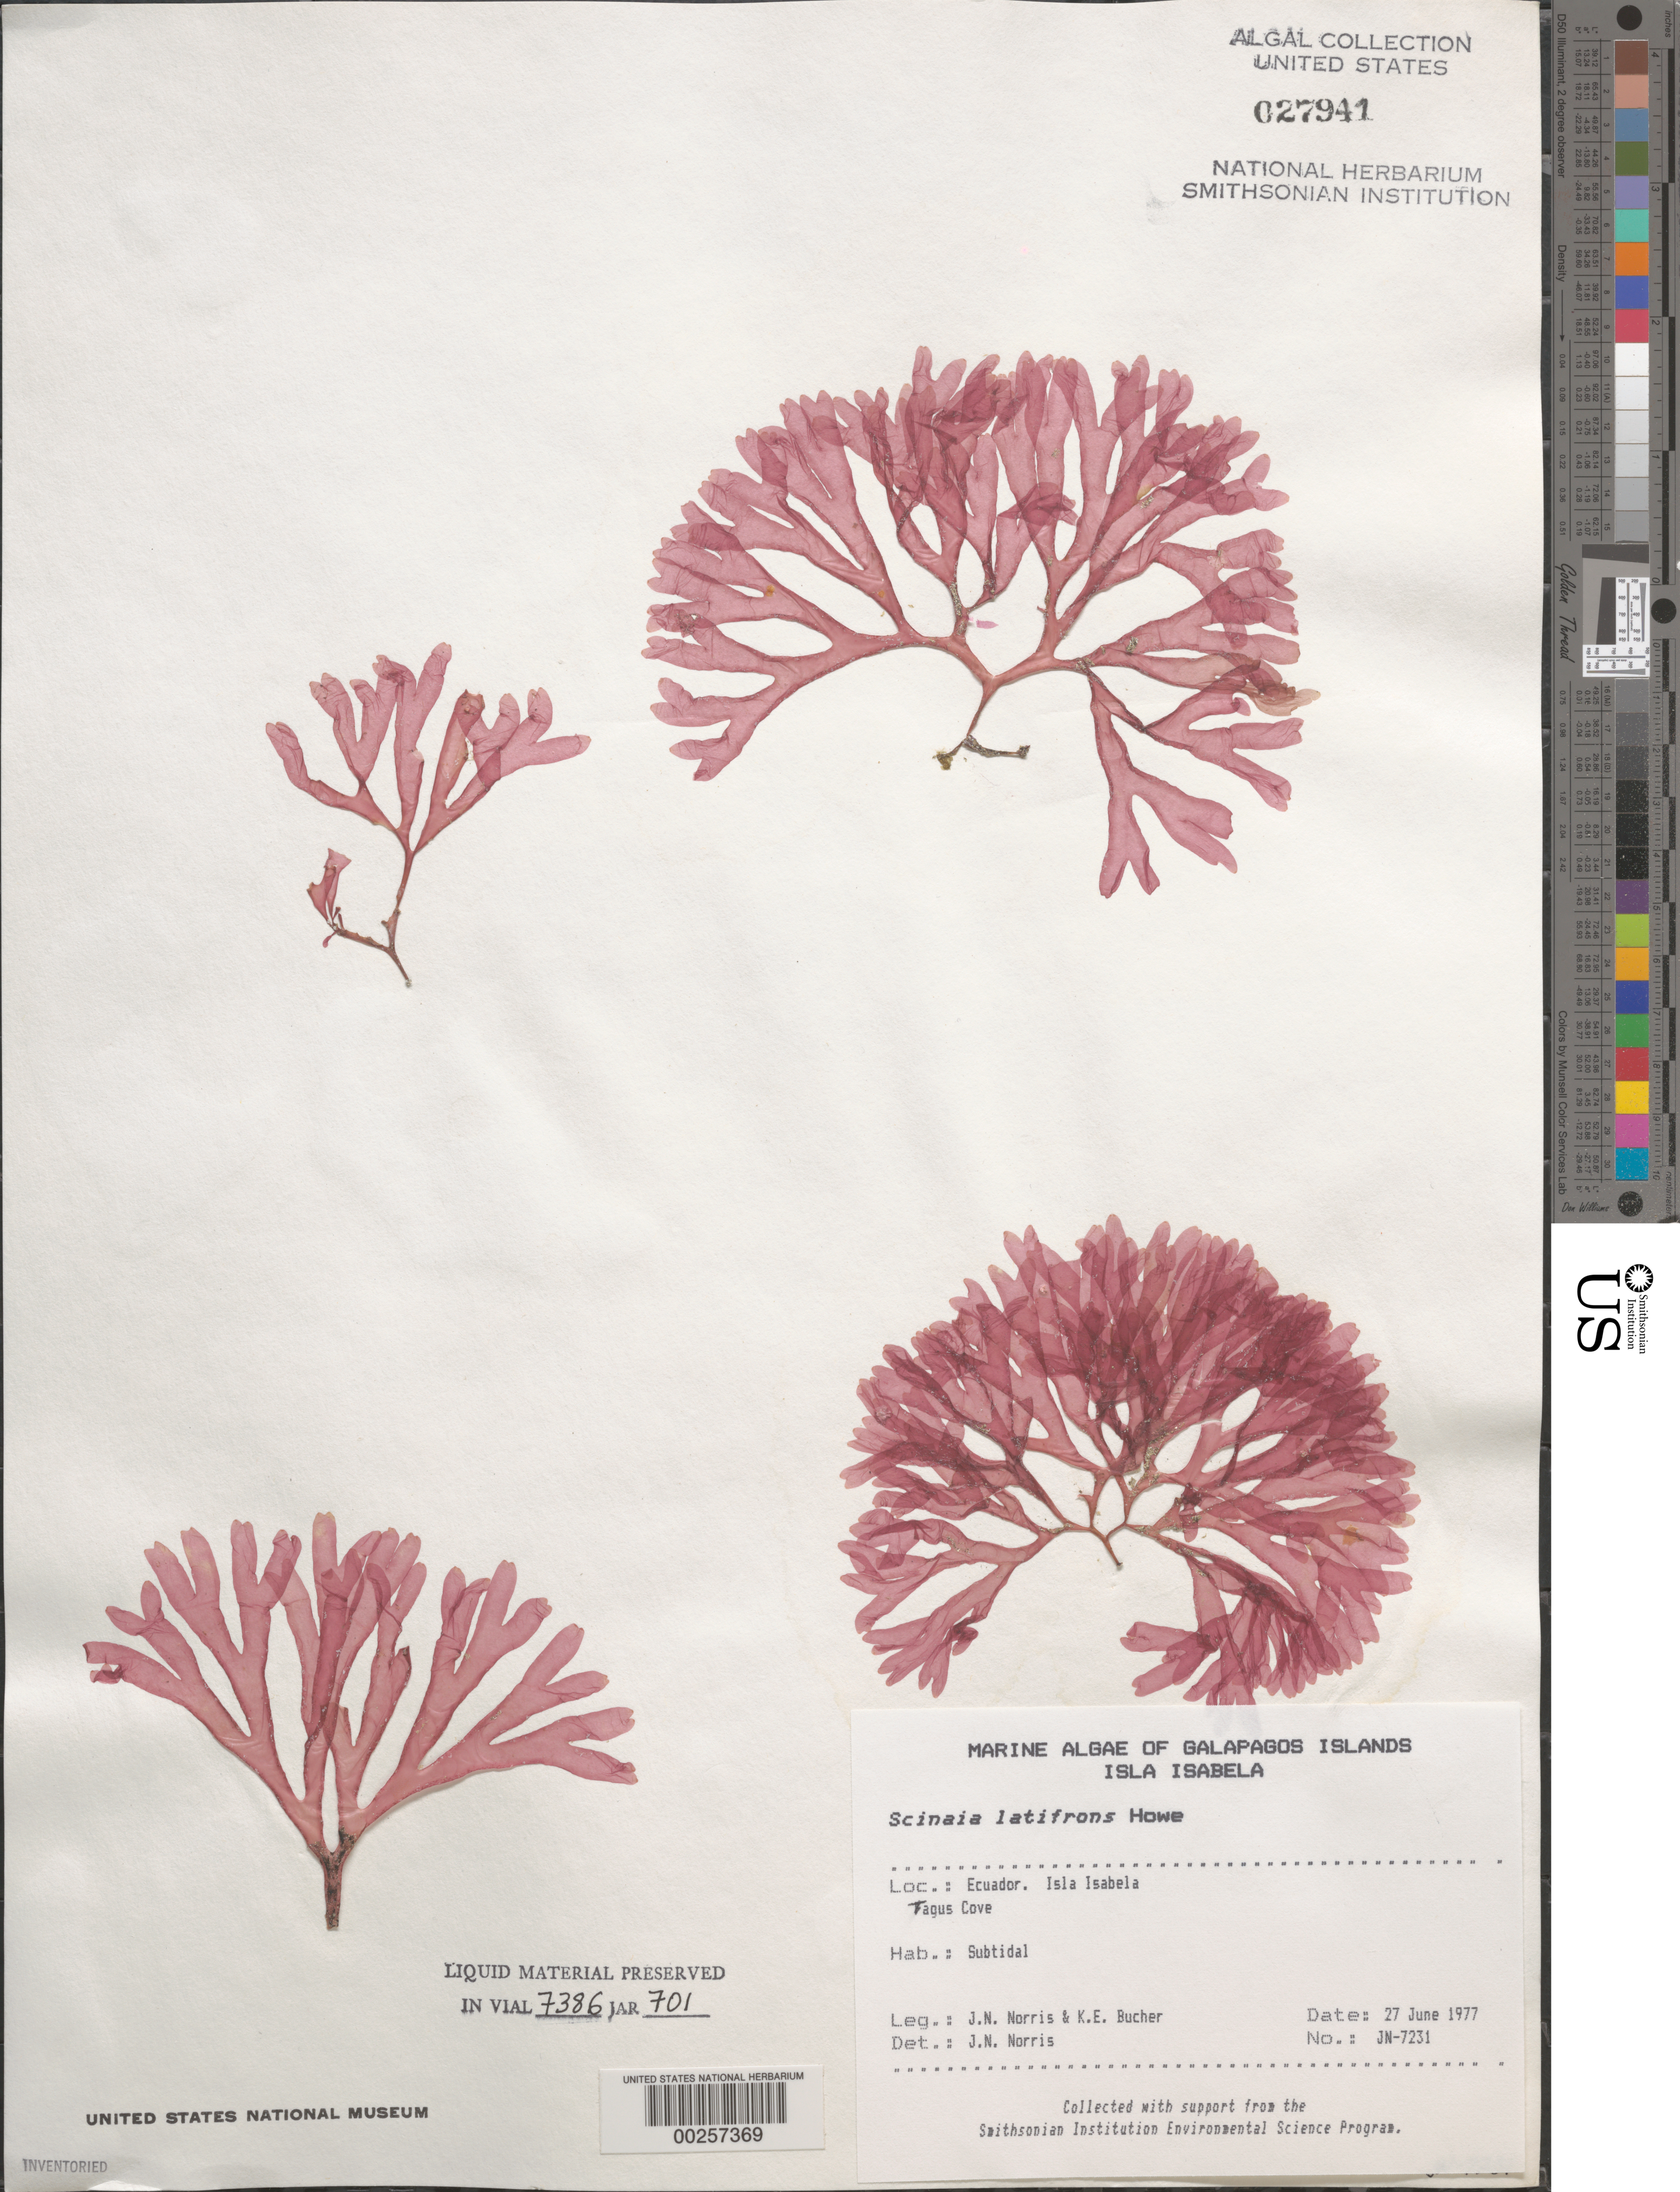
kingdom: Plantae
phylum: Rhodophyta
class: Florideophyceae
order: Nemaliales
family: Scinaiaceae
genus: Scinaia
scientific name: Scinaia latifrons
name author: M. Howe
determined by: Norris, James N.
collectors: J. N. Norris & K. E. Bucher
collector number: JN-7231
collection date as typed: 27 Jun 1977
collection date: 1977-06-27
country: Ecuador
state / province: Colón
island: Isabela [Albemarle]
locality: Tagus Cove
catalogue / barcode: US 27941